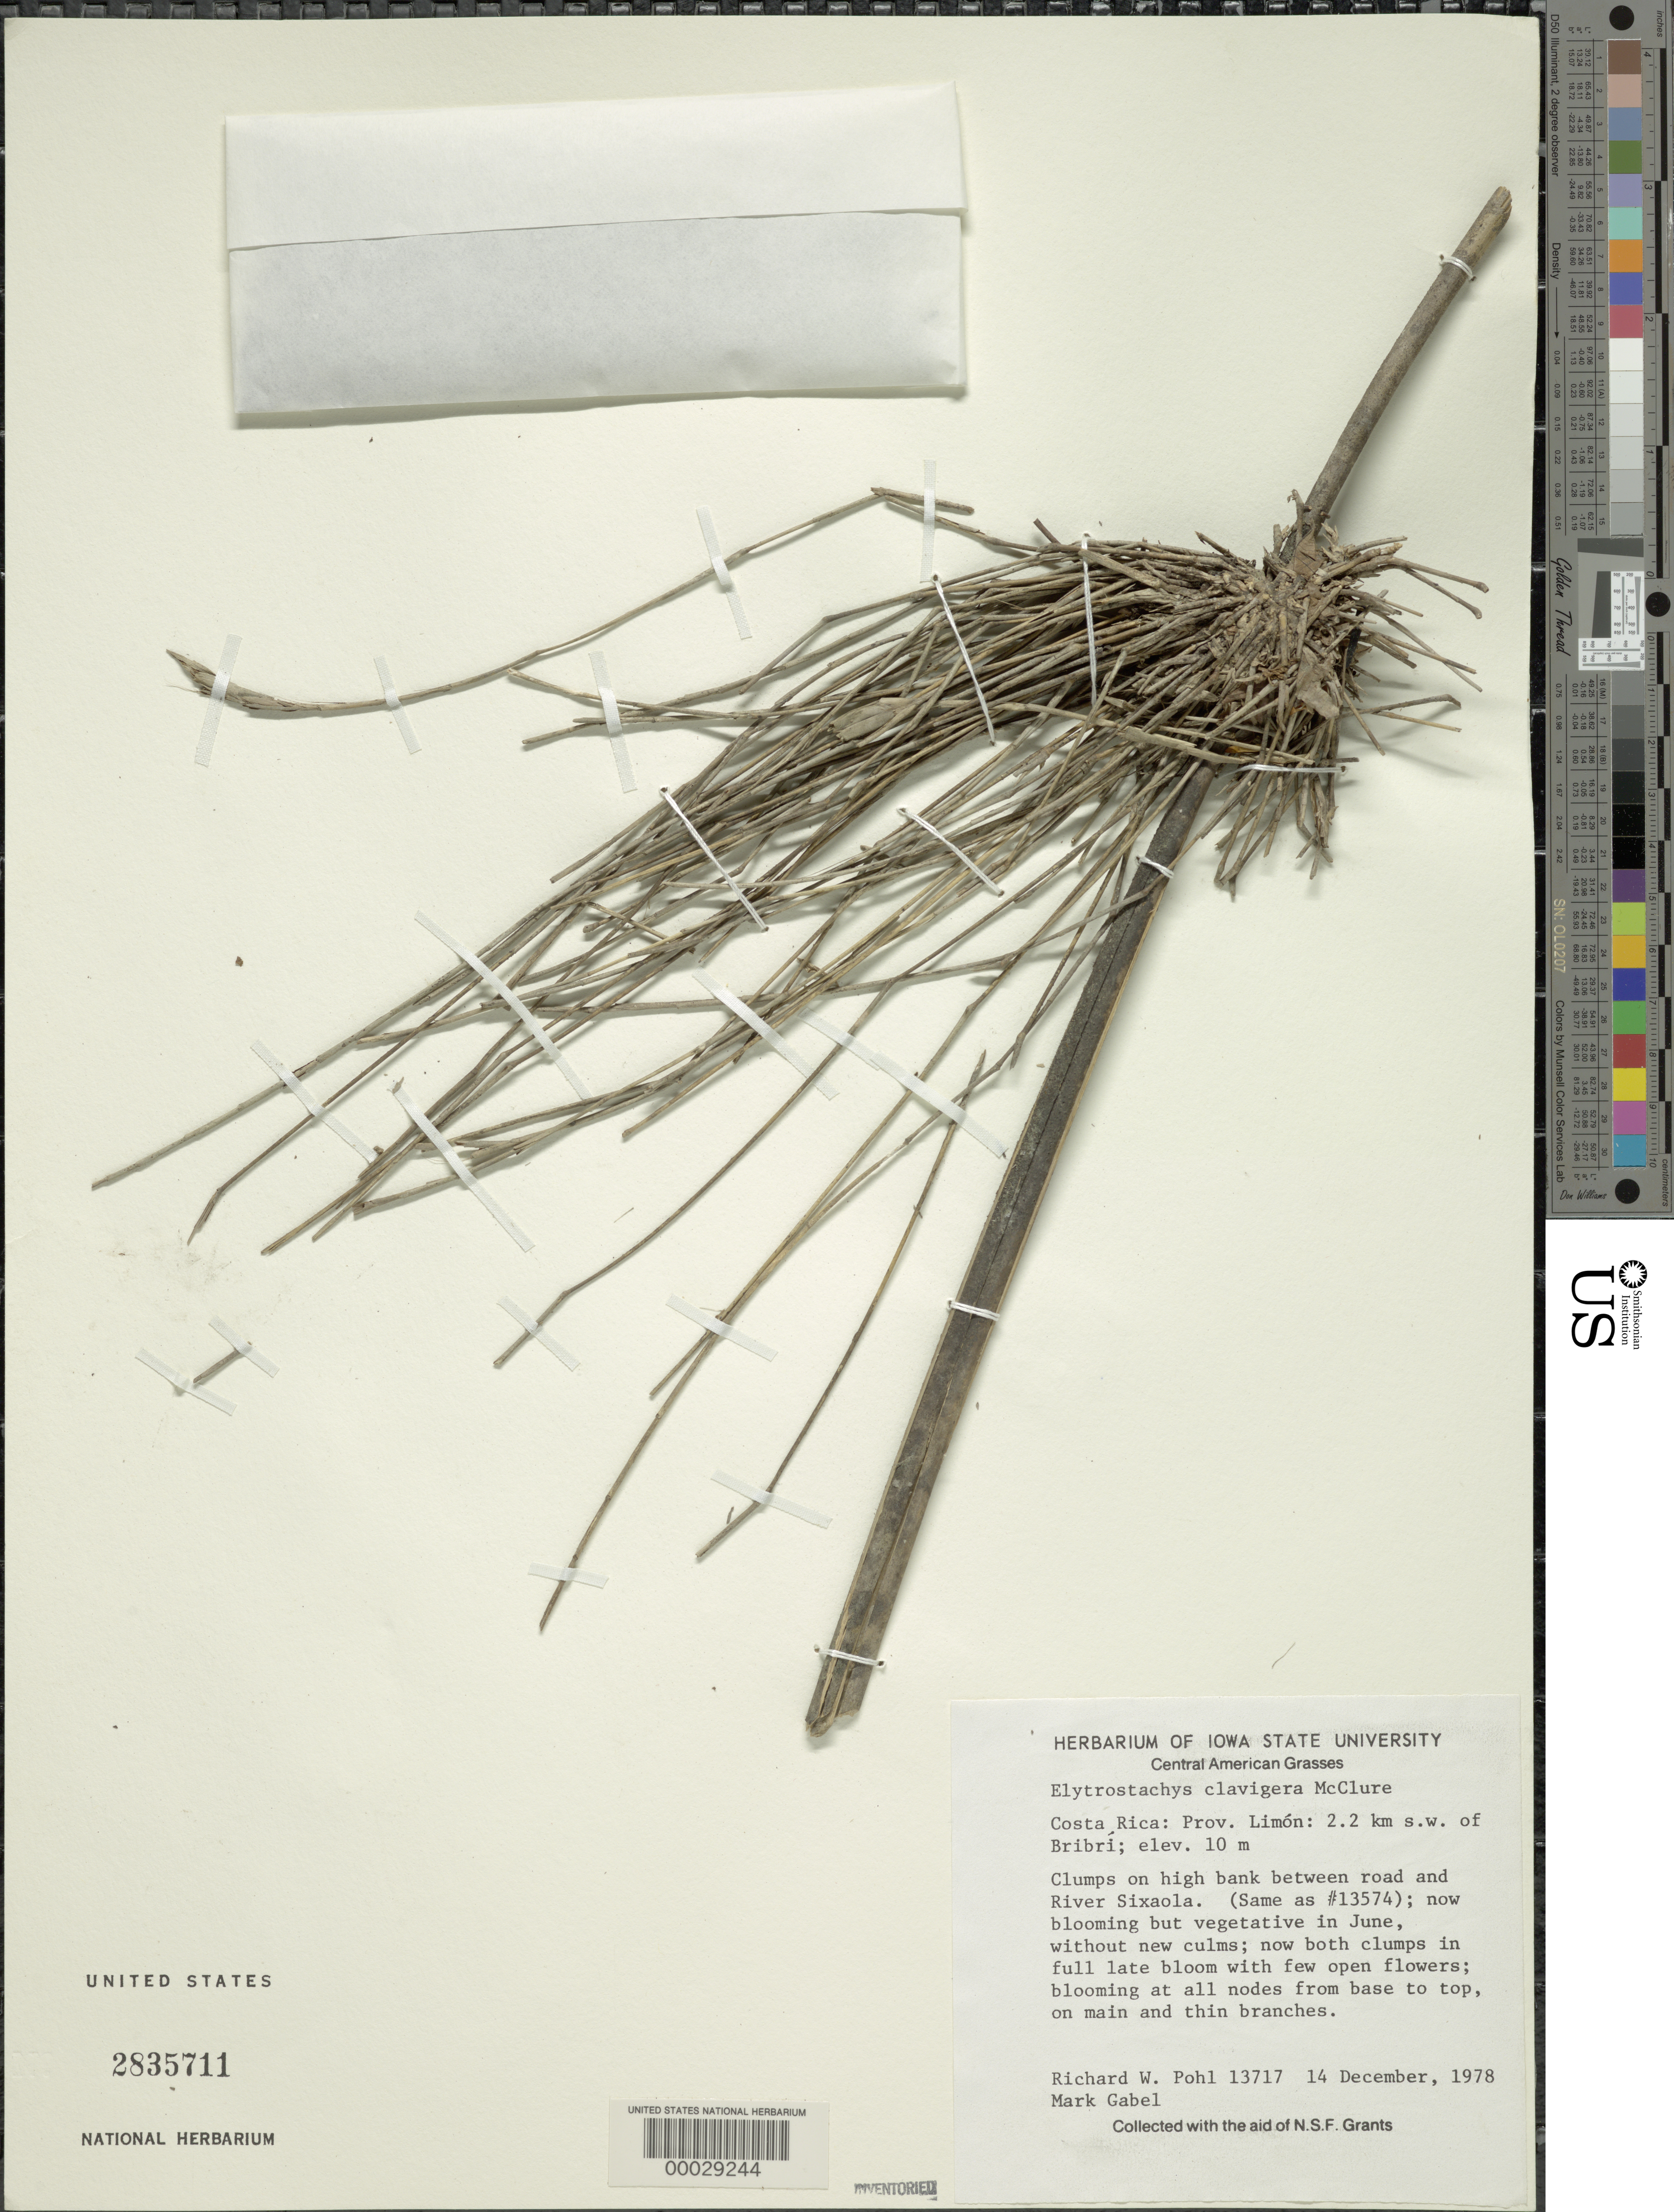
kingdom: Plantae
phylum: Tracheophyta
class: Liliopsida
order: Poales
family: Poaceae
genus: Elytrostachys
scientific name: Elytrostachys clavigera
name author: McClure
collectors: R. W. Pohl & M. Gabel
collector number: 13717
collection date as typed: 14 Dec 1978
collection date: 1978-12-14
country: Costa Rica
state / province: Limón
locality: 2.2 km sw of bribri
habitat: Clumps on high bank between road and river sixaola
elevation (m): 10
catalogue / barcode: US 2835711